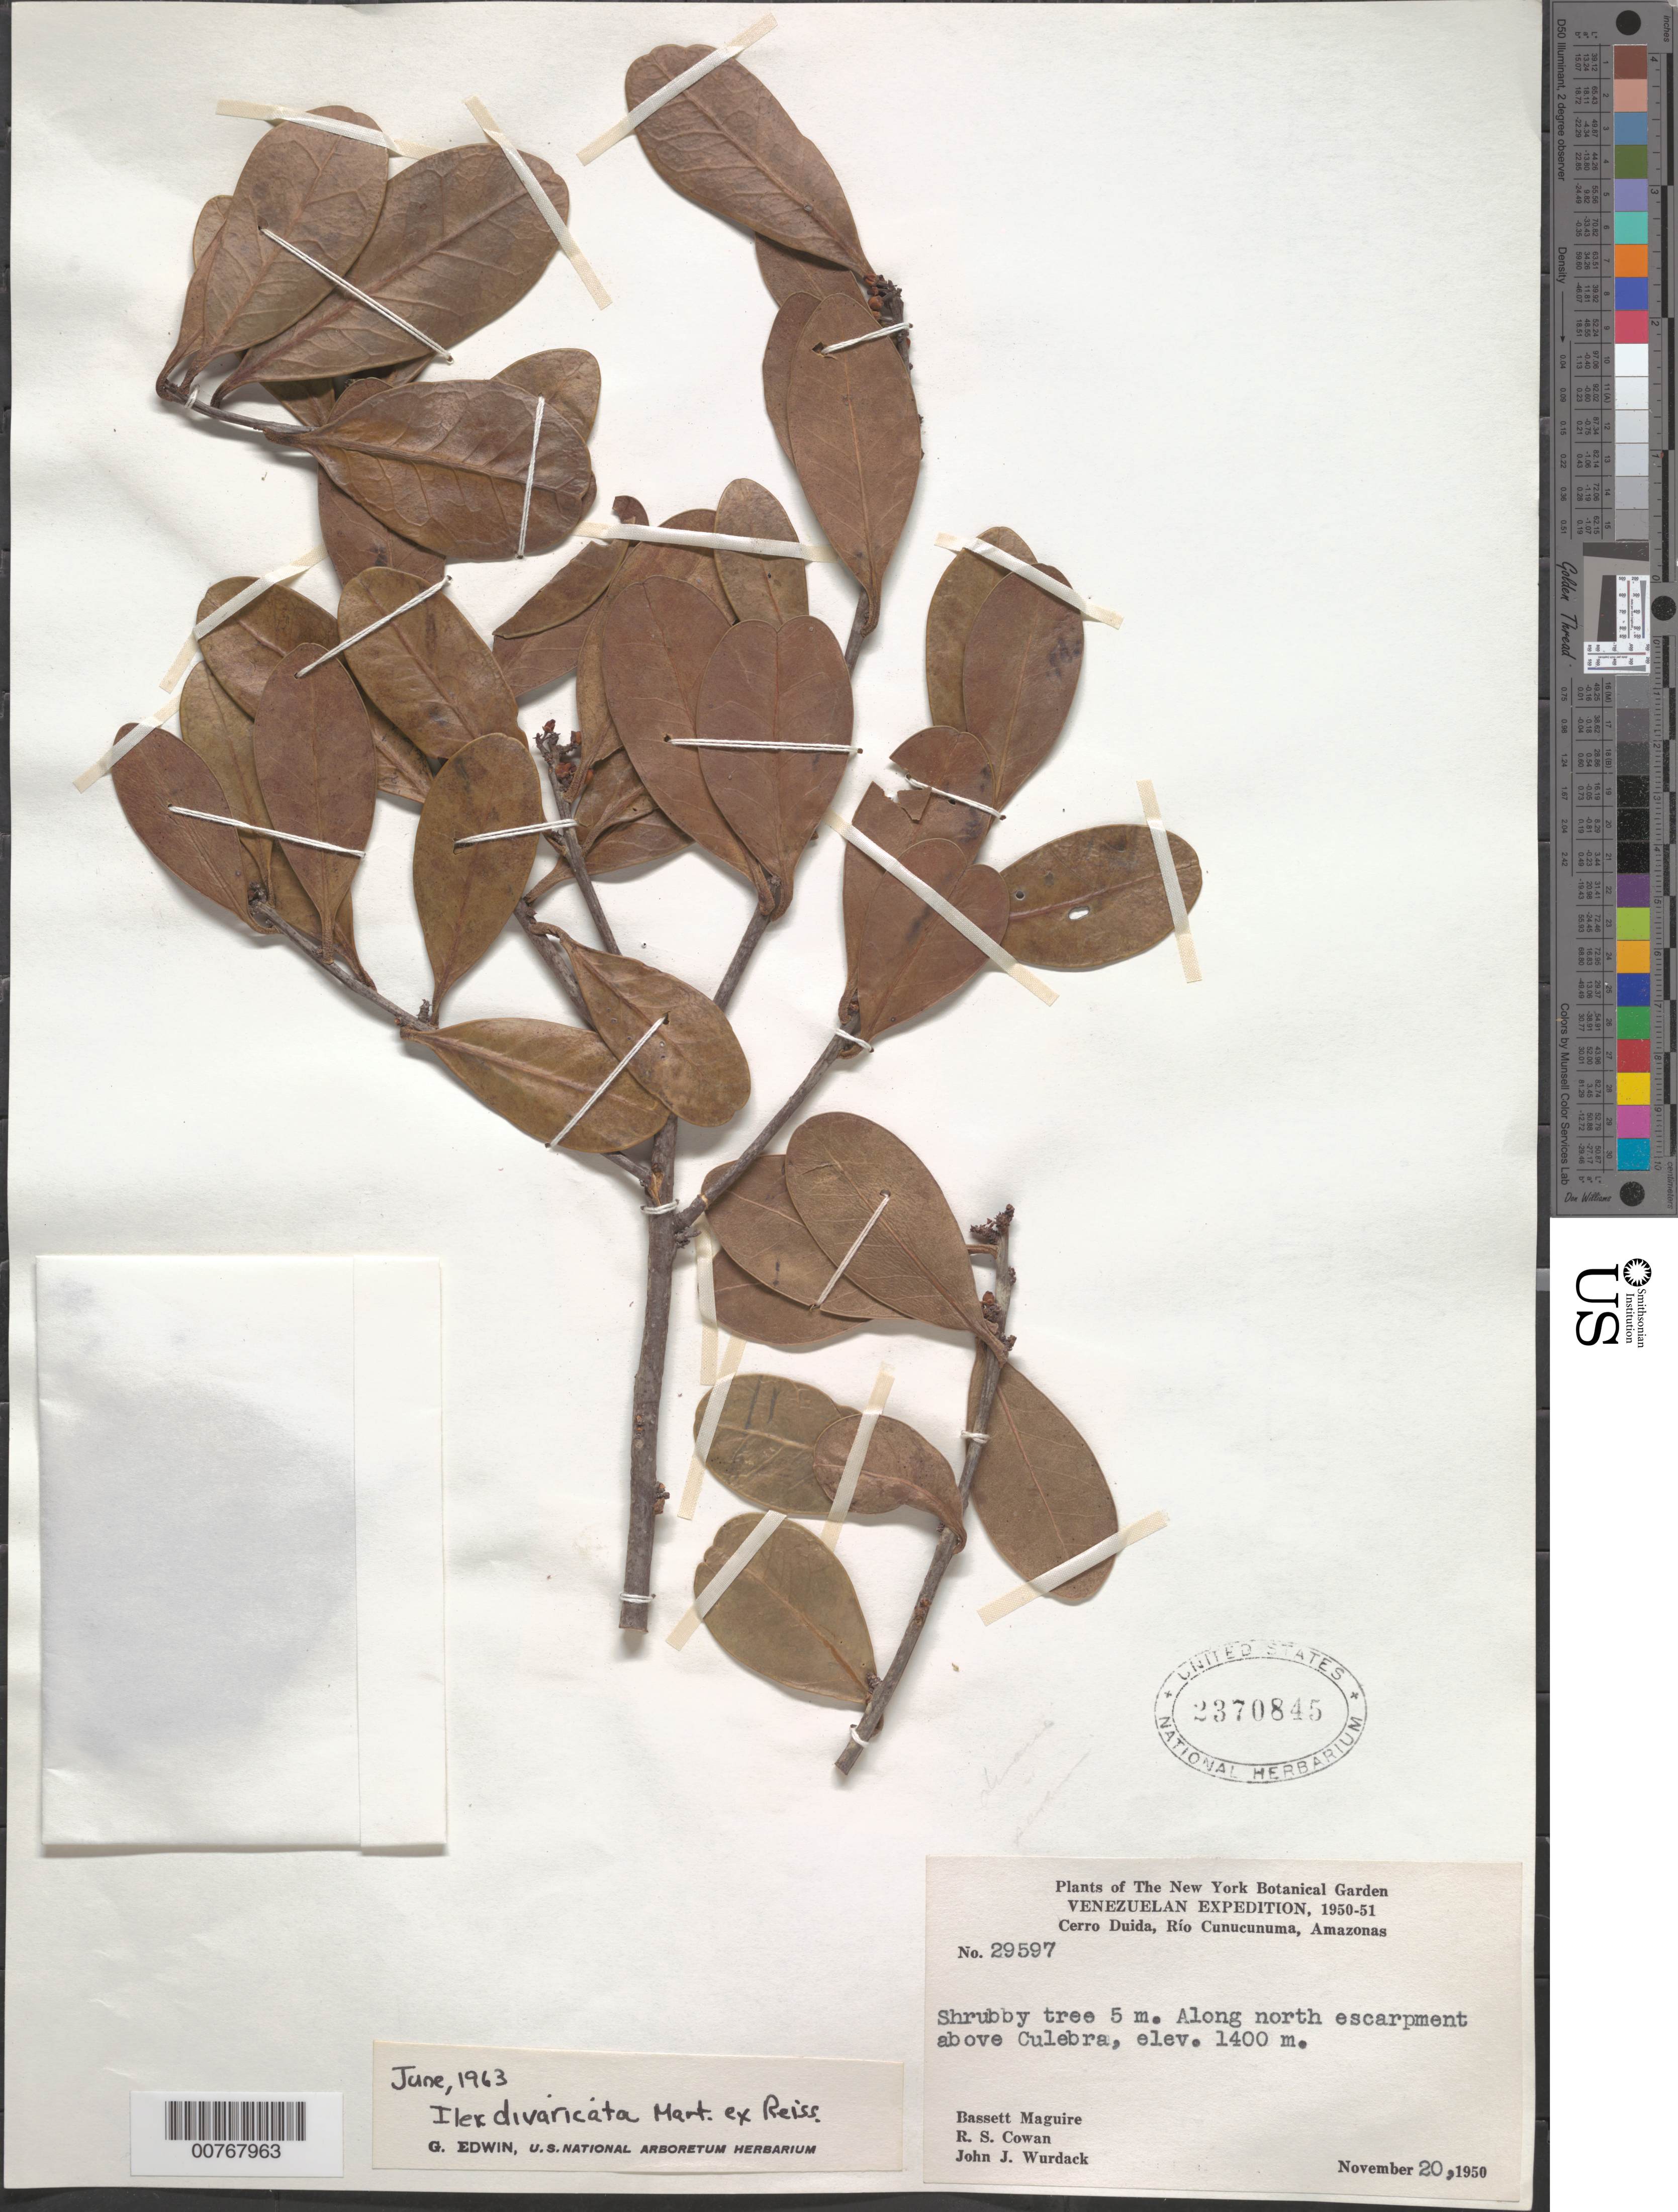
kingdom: Plantae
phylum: Tracheophyta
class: Magnoliopsida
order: Aquifoliales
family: Aquifoliaceae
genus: Ilex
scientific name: Ilex divaricata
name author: Mart. ex Reissek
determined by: Edwin, G.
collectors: B. Maguire, R. S. Cowan & J. J. Wurdack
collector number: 29597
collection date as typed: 20-Nov-50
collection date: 1950-11-20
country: Venezuela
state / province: Amazonas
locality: Cerro Duida, Río Cunucunuma, along north escarpment above Culebra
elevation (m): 1400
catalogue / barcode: US 2370845